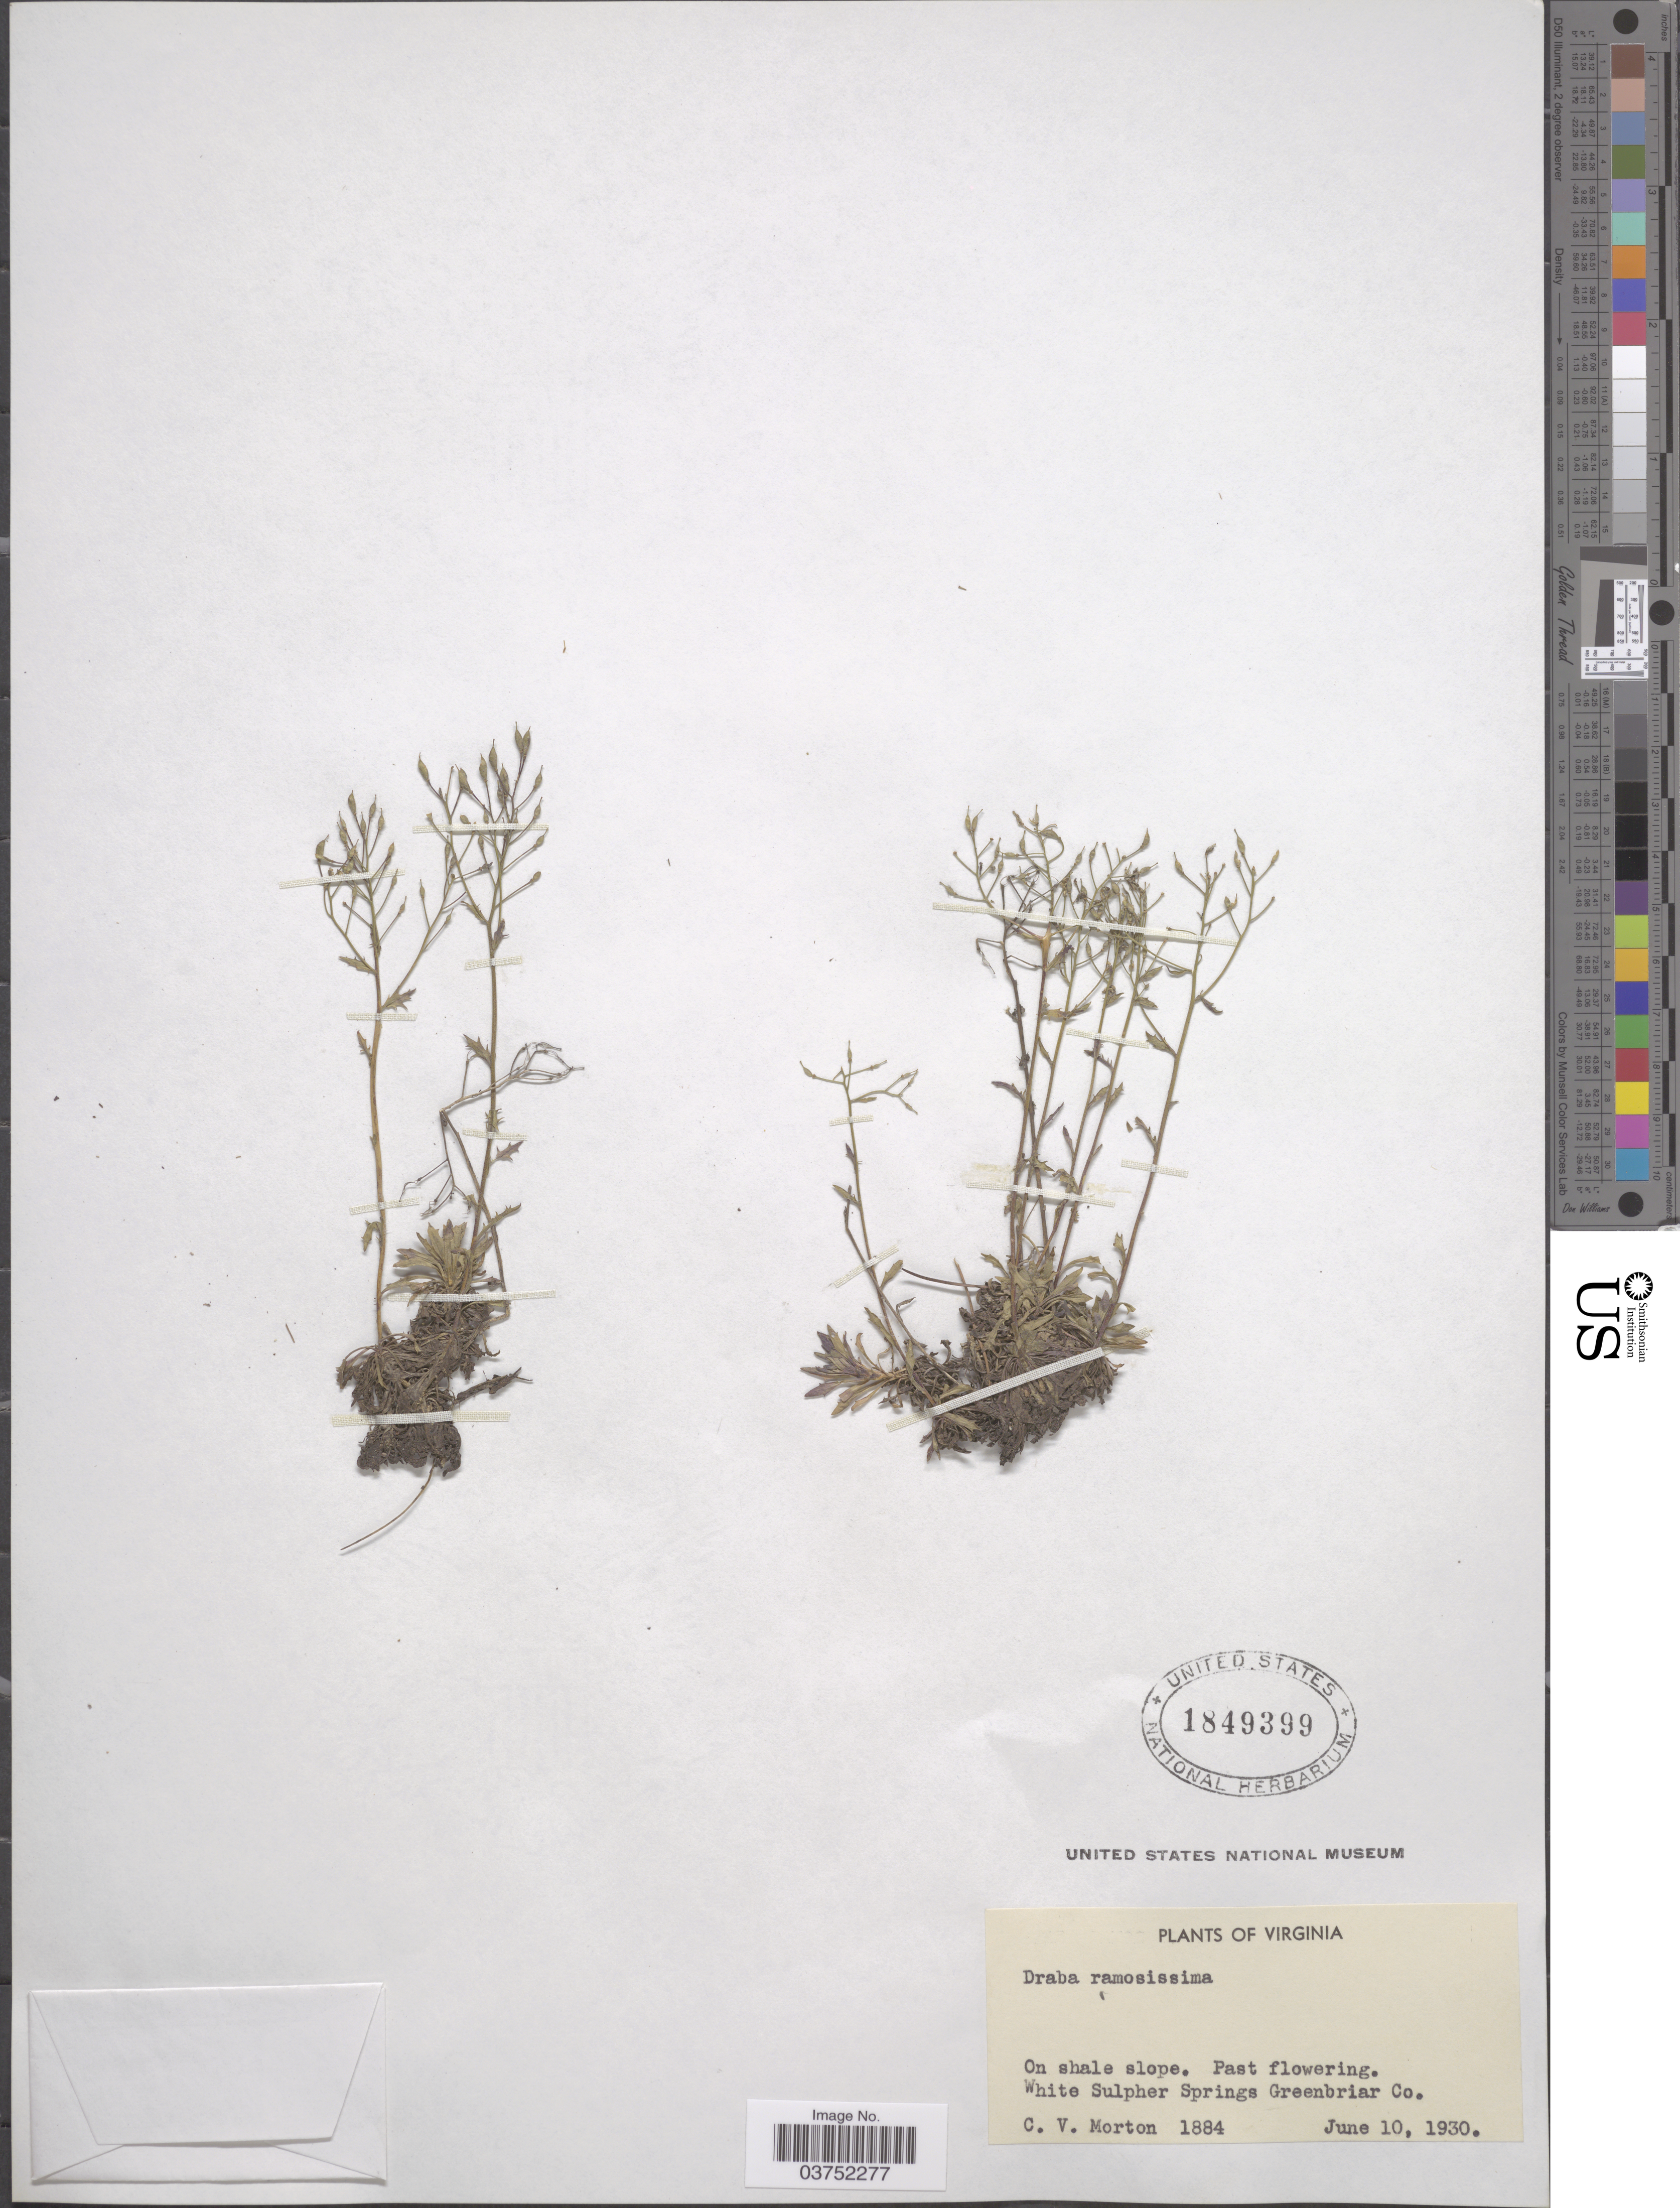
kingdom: Plantae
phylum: Tracheophyta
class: Magnoliopsida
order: Brassicales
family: Brassicaceae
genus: Draba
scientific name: Draba ramosissima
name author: Desv.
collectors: C. V. Morton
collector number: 1884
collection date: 1930-06-10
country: United States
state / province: West Virginia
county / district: Greenbrier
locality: On shale slope. White Sulpher Springs Greenbriar Co.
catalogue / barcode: US 1849399